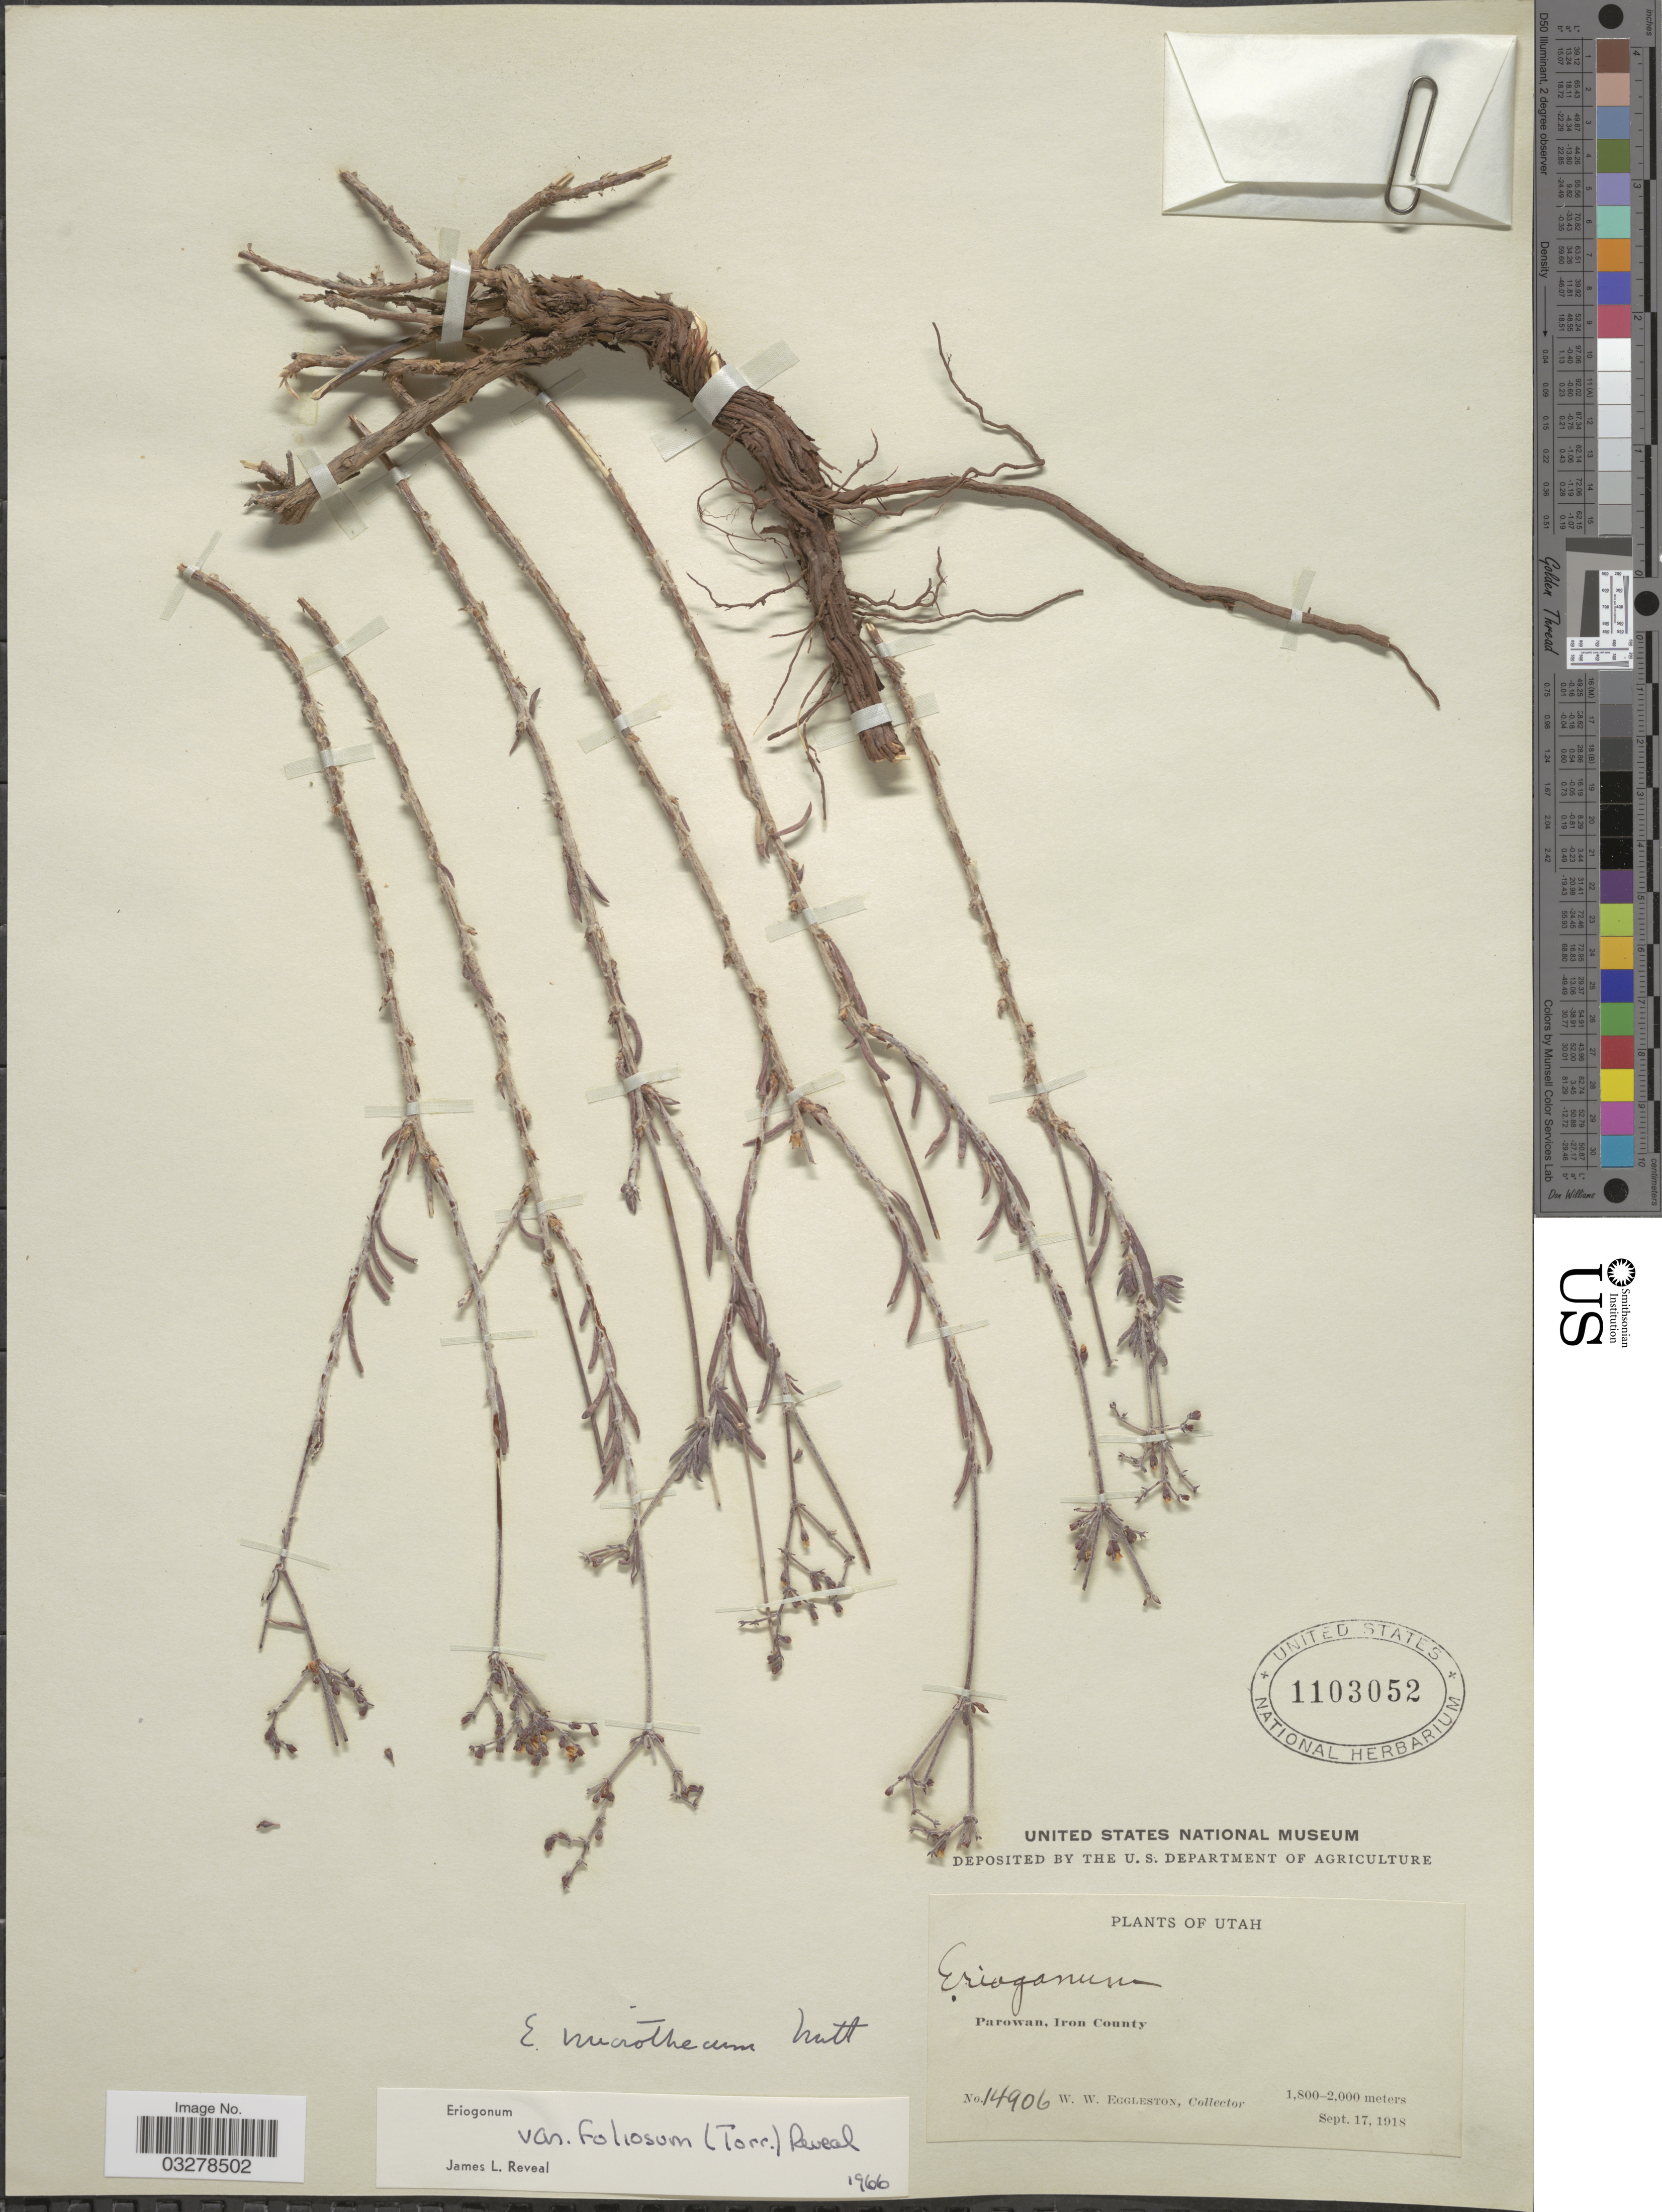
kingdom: Plantae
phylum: Tracheophyta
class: Magnoliopsida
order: Caryophyllales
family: Polygonaceae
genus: Eriogonum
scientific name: Eriogonum microtheca var. foliosum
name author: (Torr. & A. Gray) Reveal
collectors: W. W. Eggleston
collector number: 14906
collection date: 1918-09-17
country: United States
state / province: Utah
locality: Parowan, Iron County.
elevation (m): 1800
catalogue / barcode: US 1103052